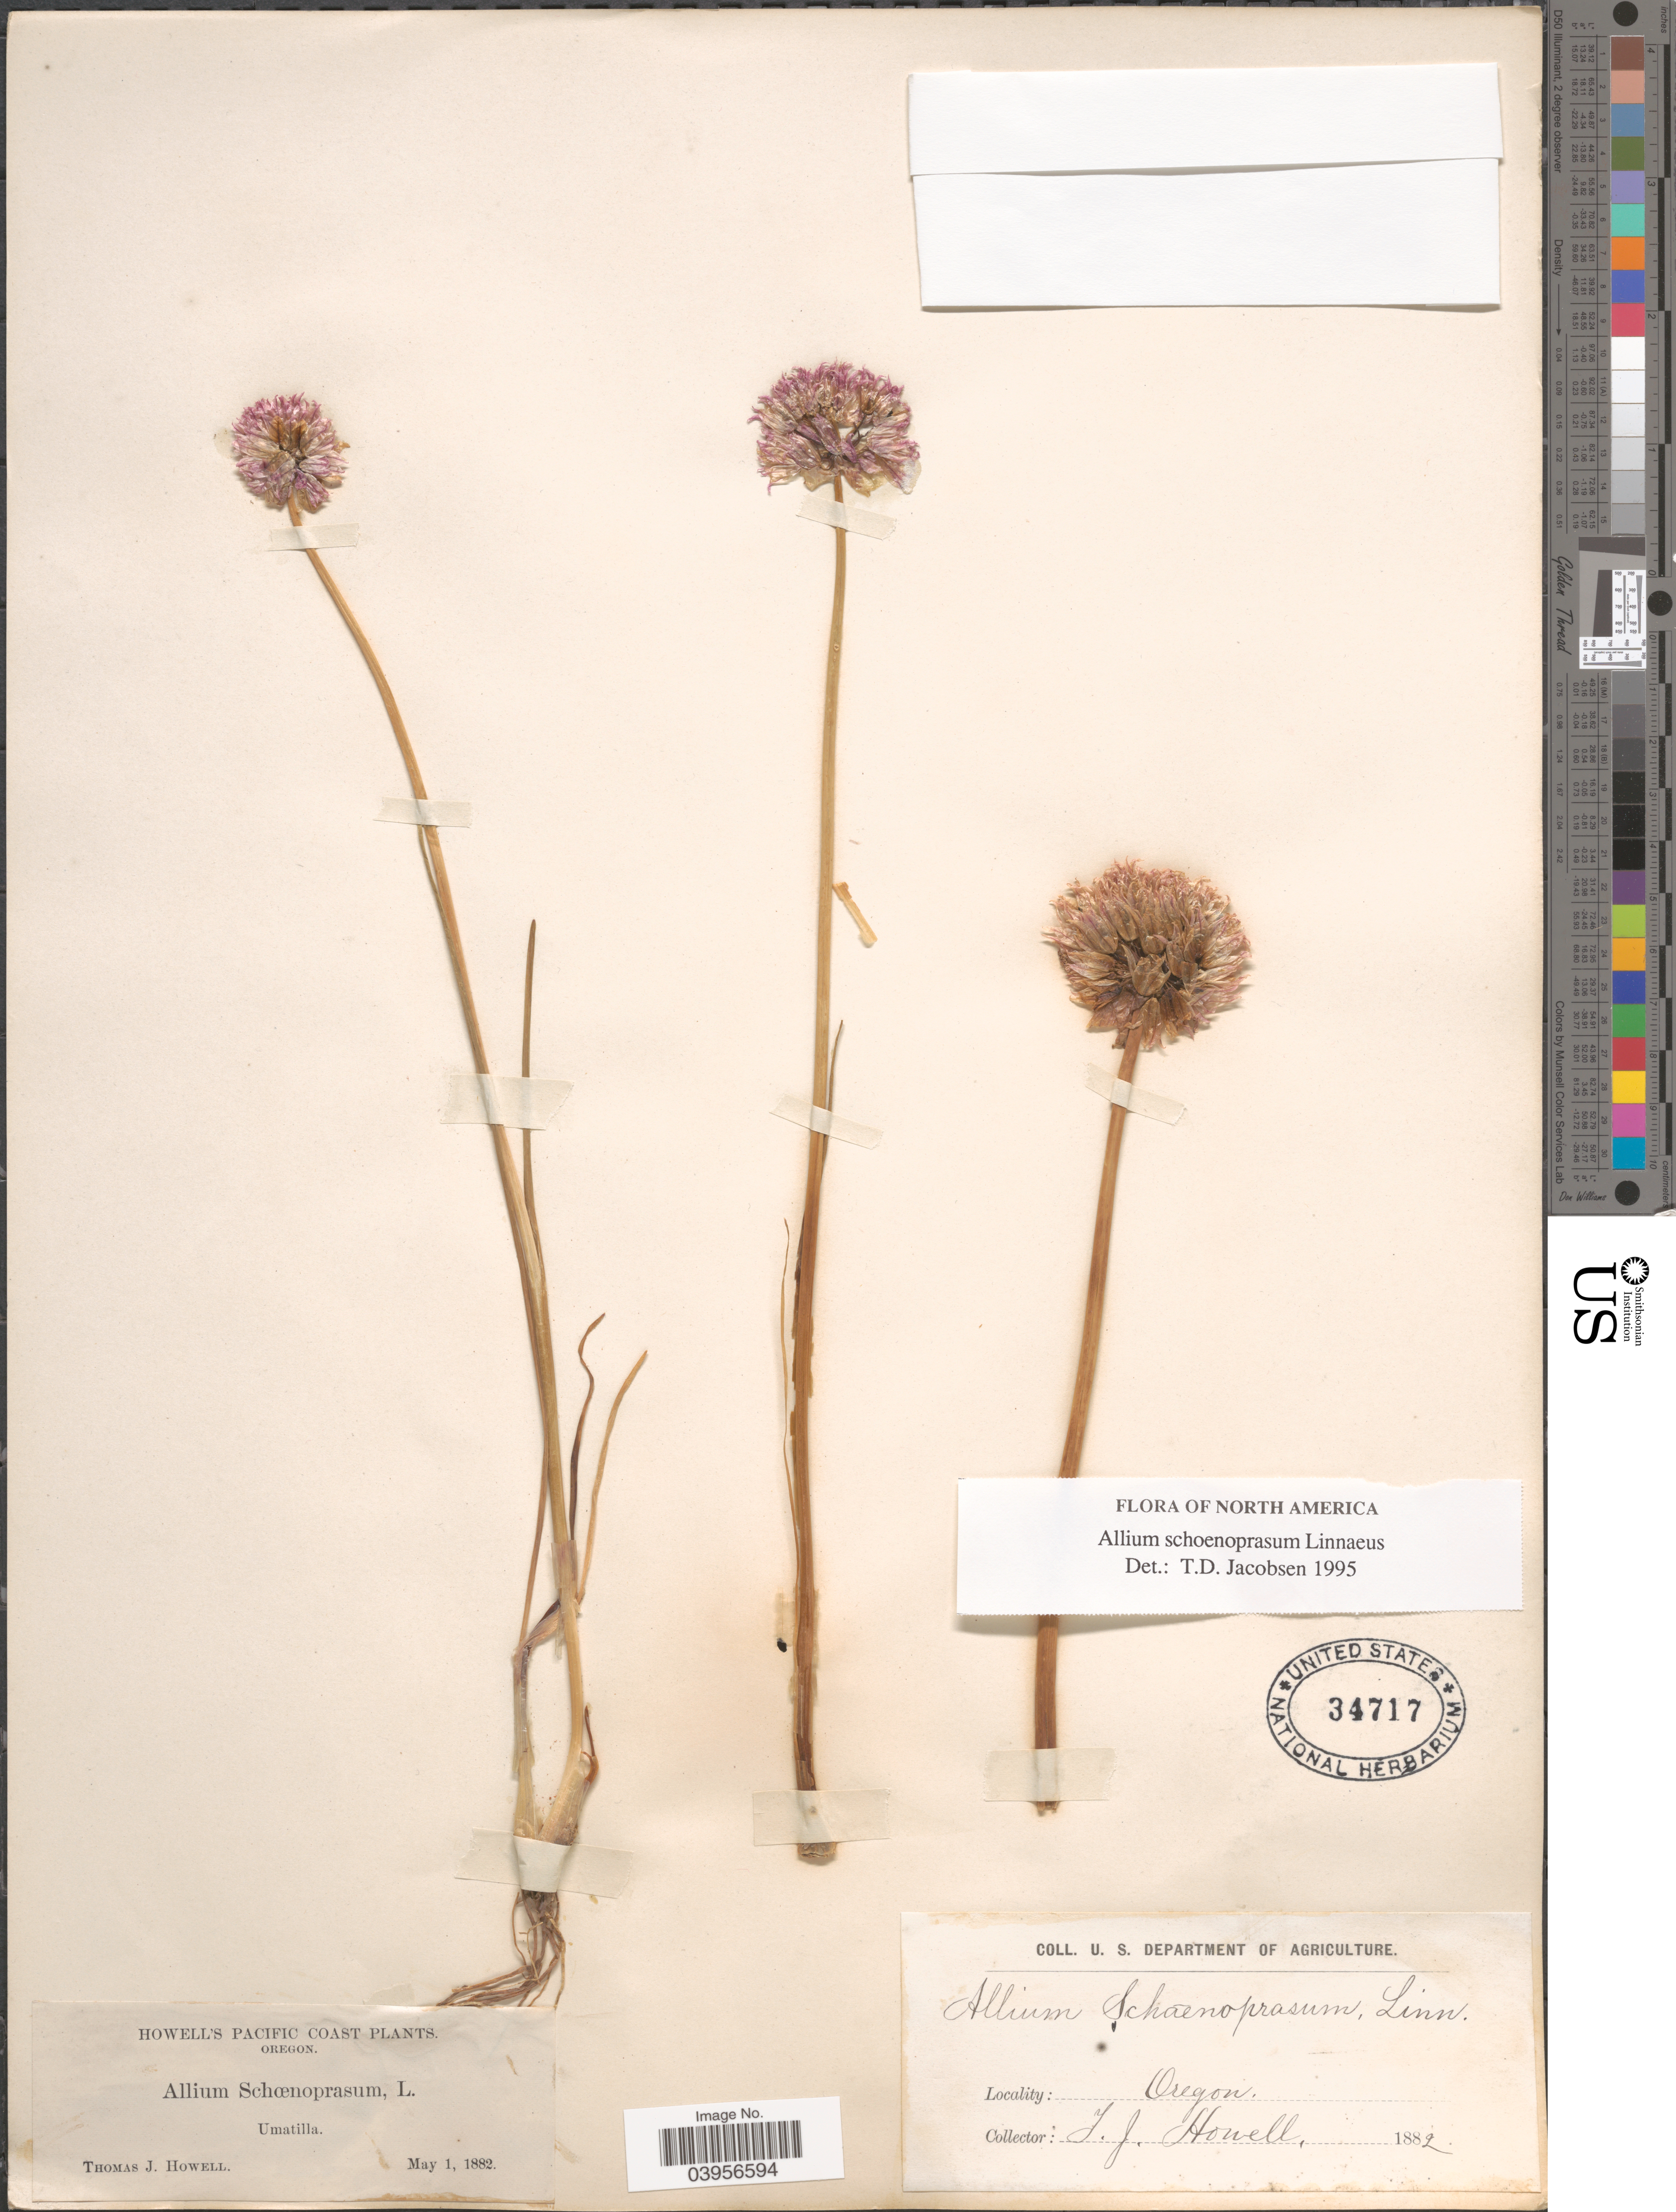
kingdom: Plantae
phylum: Tracheophyta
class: Liliopsida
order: Asparagales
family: Amaryllidaceae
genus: Allium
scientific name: Allium schoenoprasum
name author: L.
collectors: T. J. Howell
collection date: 1882-05-01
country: United States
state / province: Oregon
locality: Pacific Coast. Umatilla.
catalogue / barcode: US 34717